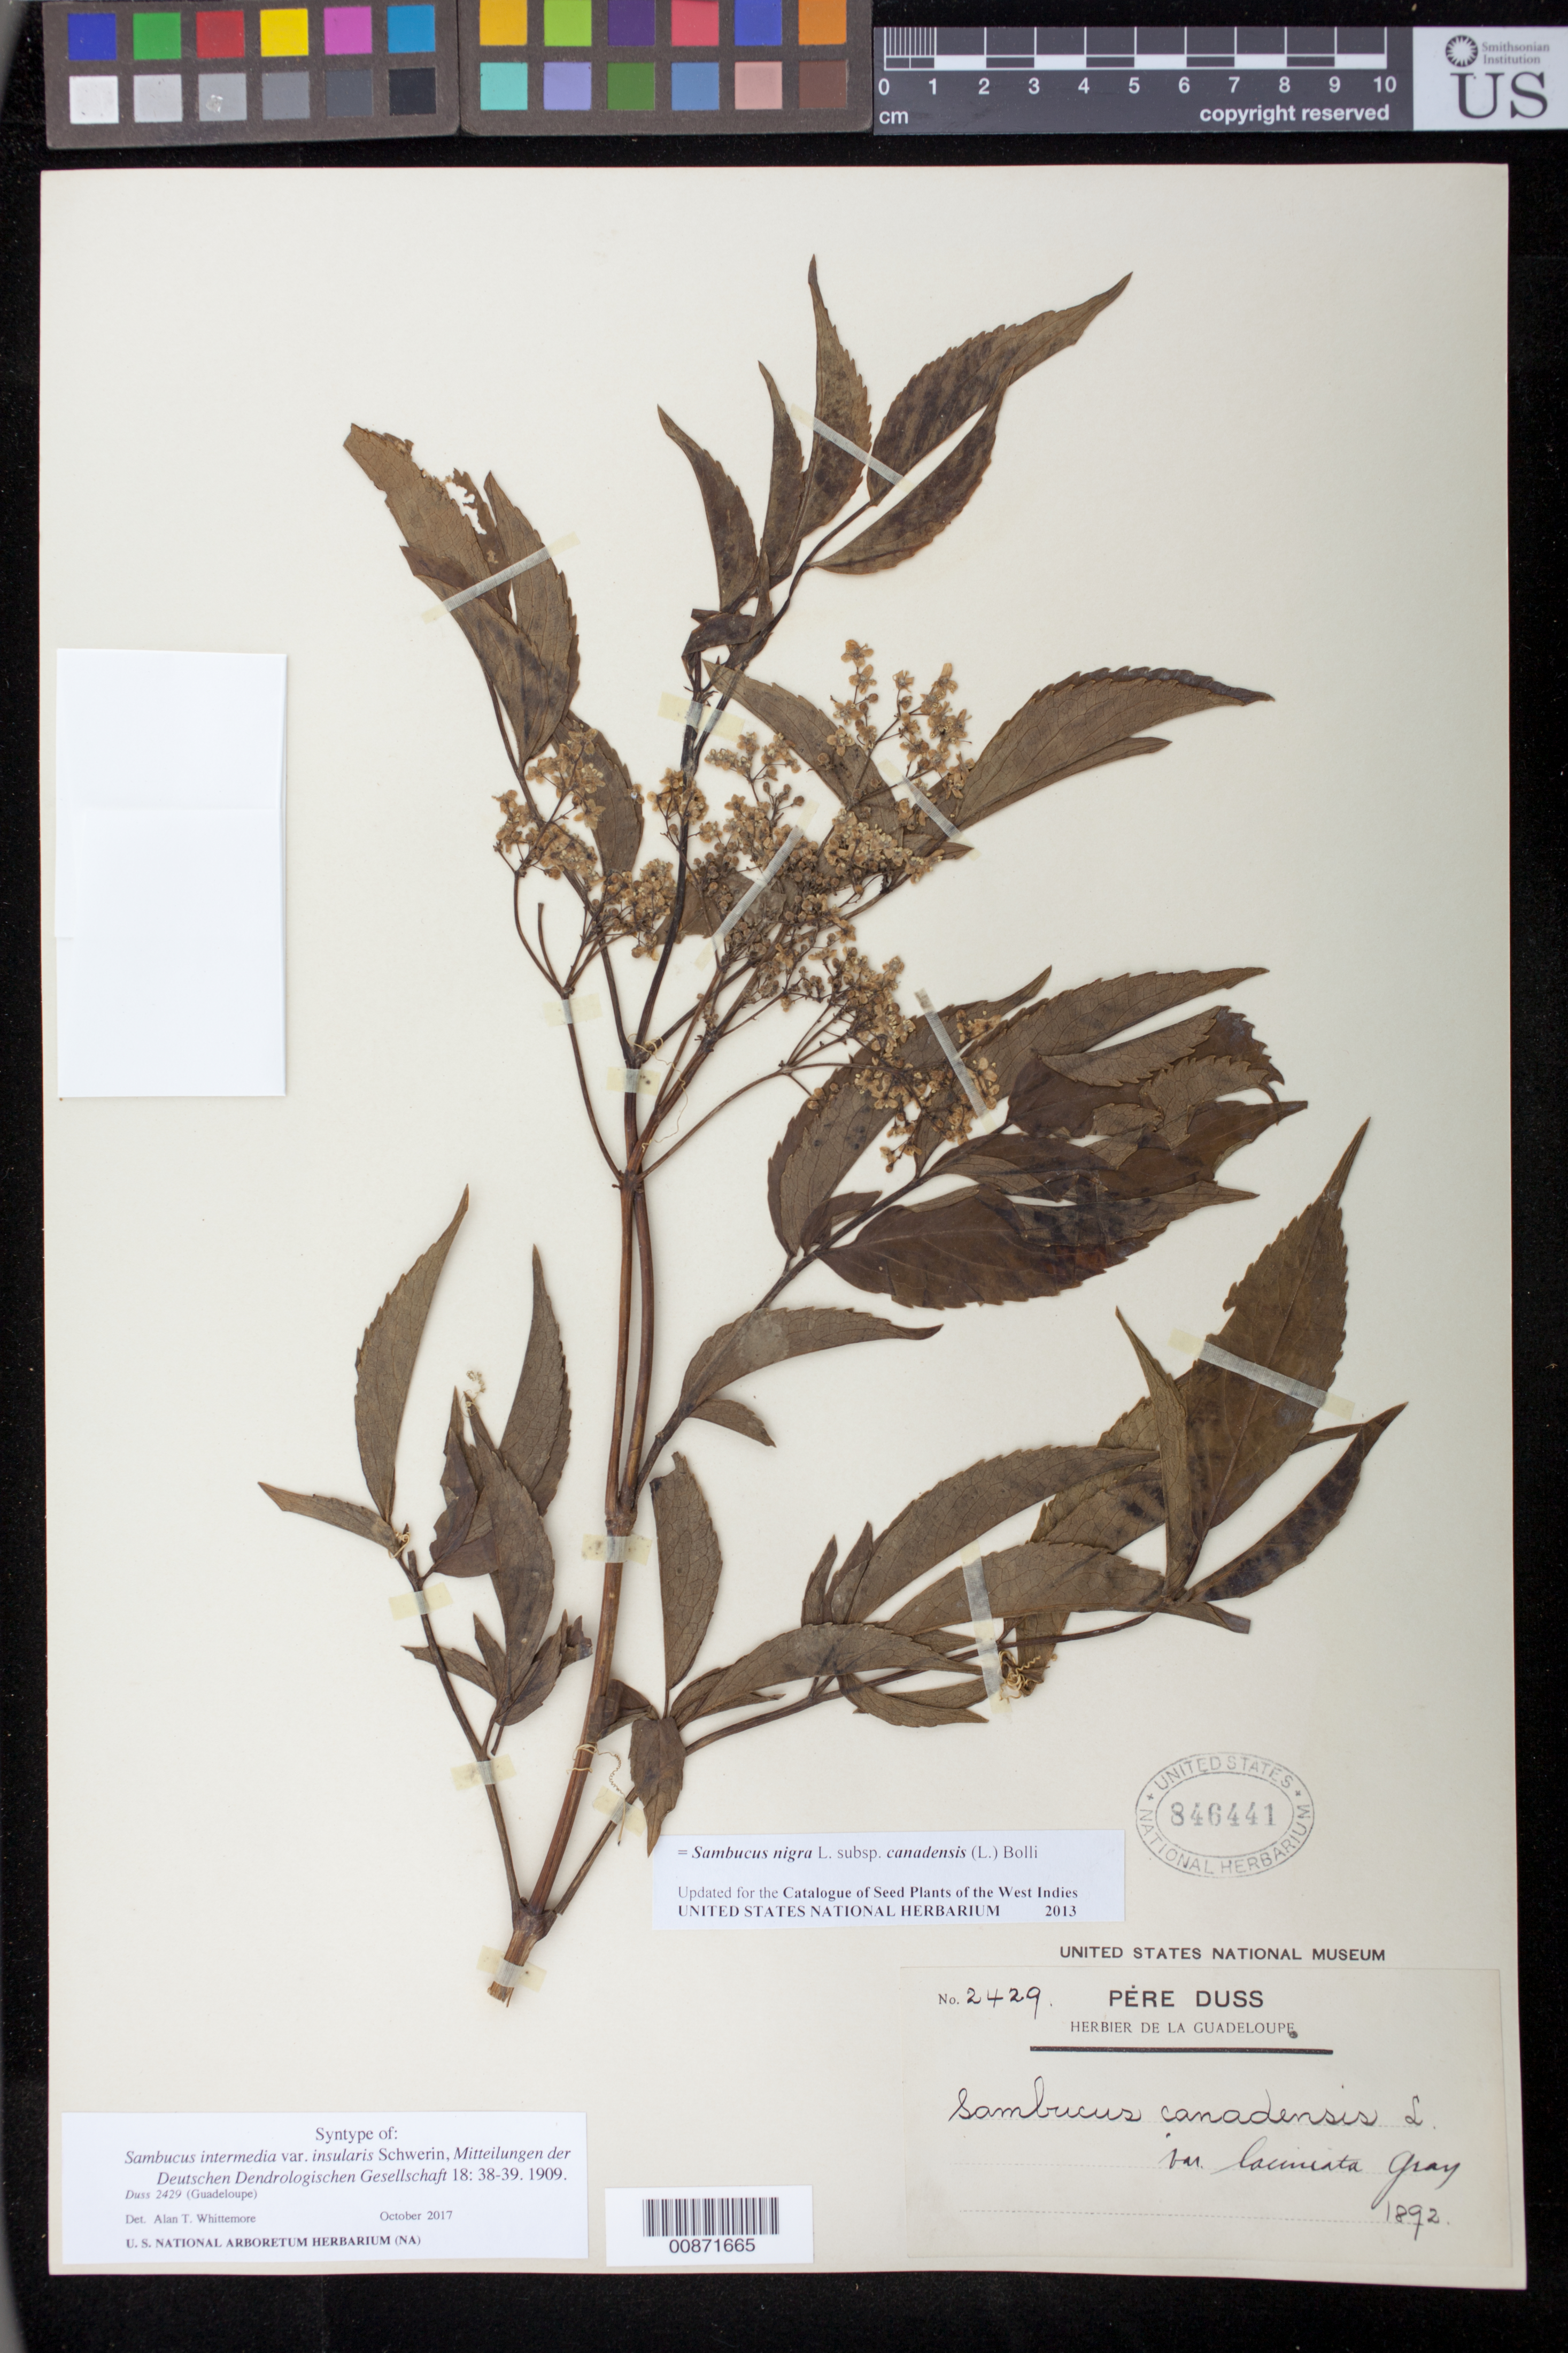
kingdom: Plantae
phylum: Tracheophyta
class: Magnoliopsida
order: Dipsacales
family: Viburnaceae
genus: Sambucus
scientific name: Sambucus intermedia var. insularis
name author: Schwer.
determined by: Whittemore, A. T.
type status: Isosyntype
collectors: Père Duss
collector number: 2429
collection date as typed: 1892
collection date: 1892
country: Guadeloupe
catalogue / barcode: US 846441